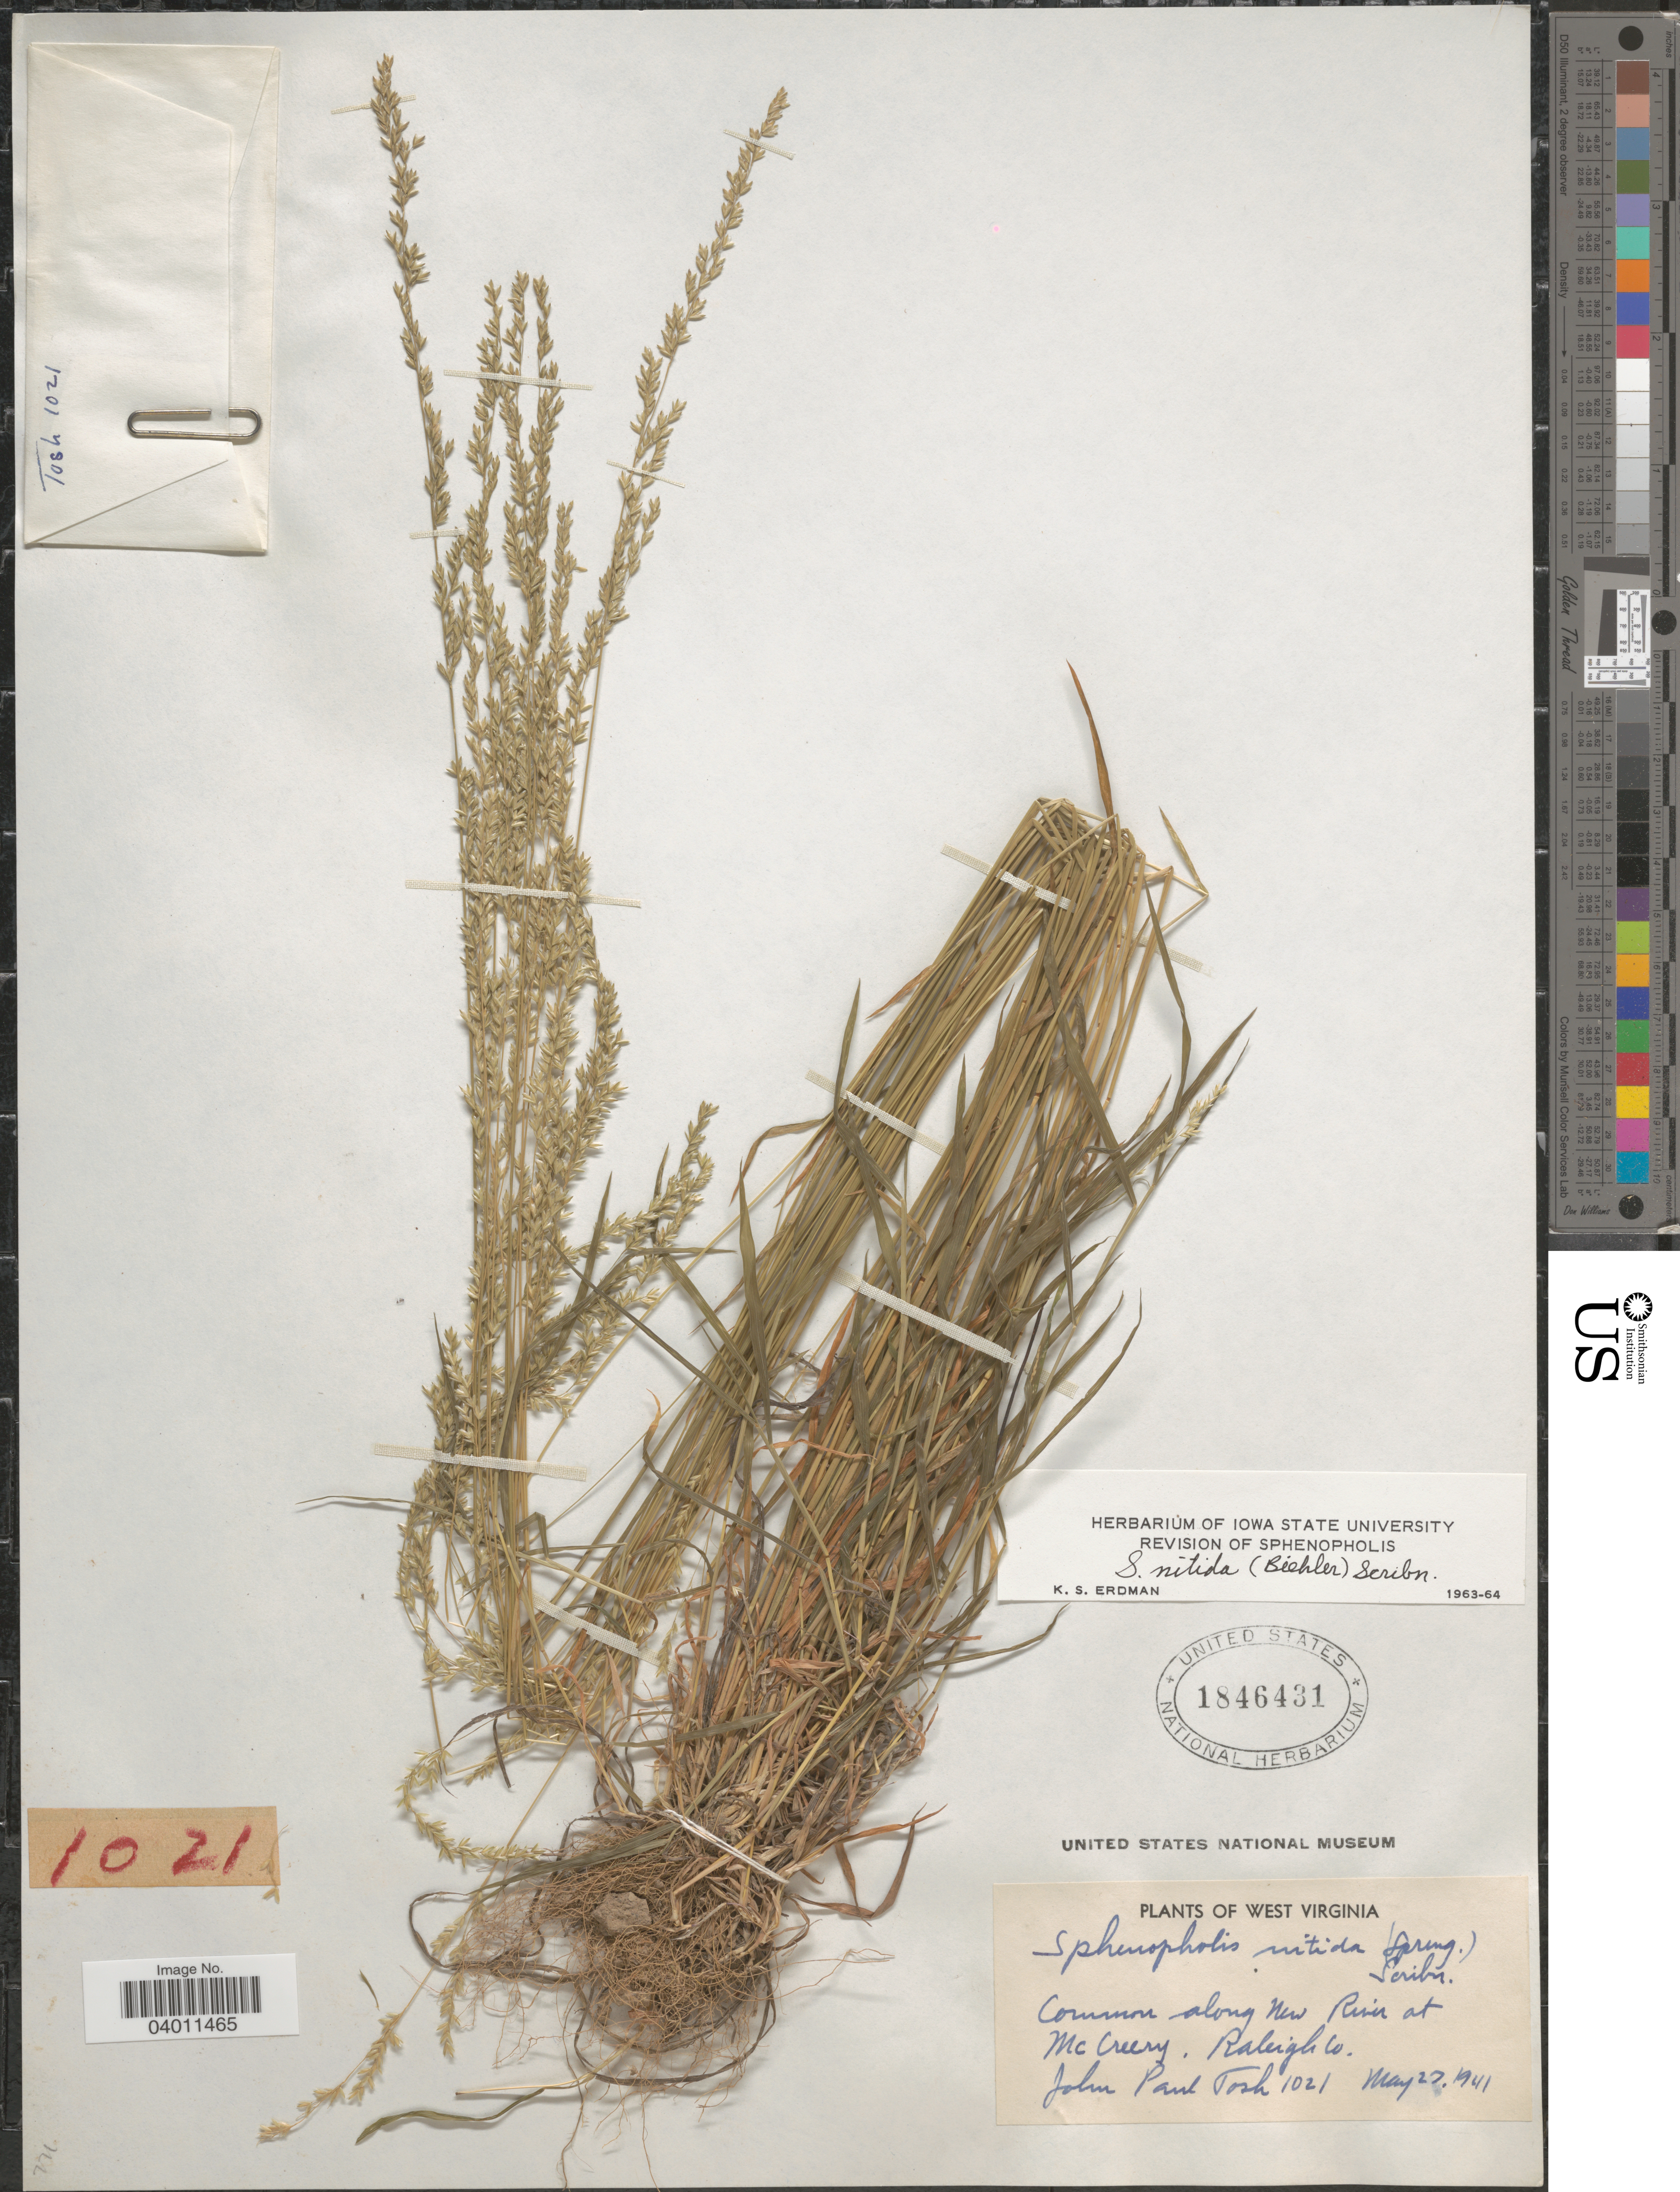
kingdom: Plantae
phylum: Tracheophyta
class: Liliopsida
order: Poales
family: Poaceae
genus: Sphenopholis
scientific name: Sphenopholis nitida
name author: (Biehler) Scribn.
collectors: J. Tosh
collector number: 1021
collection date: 1941-05-27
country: United States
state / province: West Virginia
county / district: Raleigh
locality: Along New River at McCreery. Raleigh Co.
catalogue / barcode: US 1846431